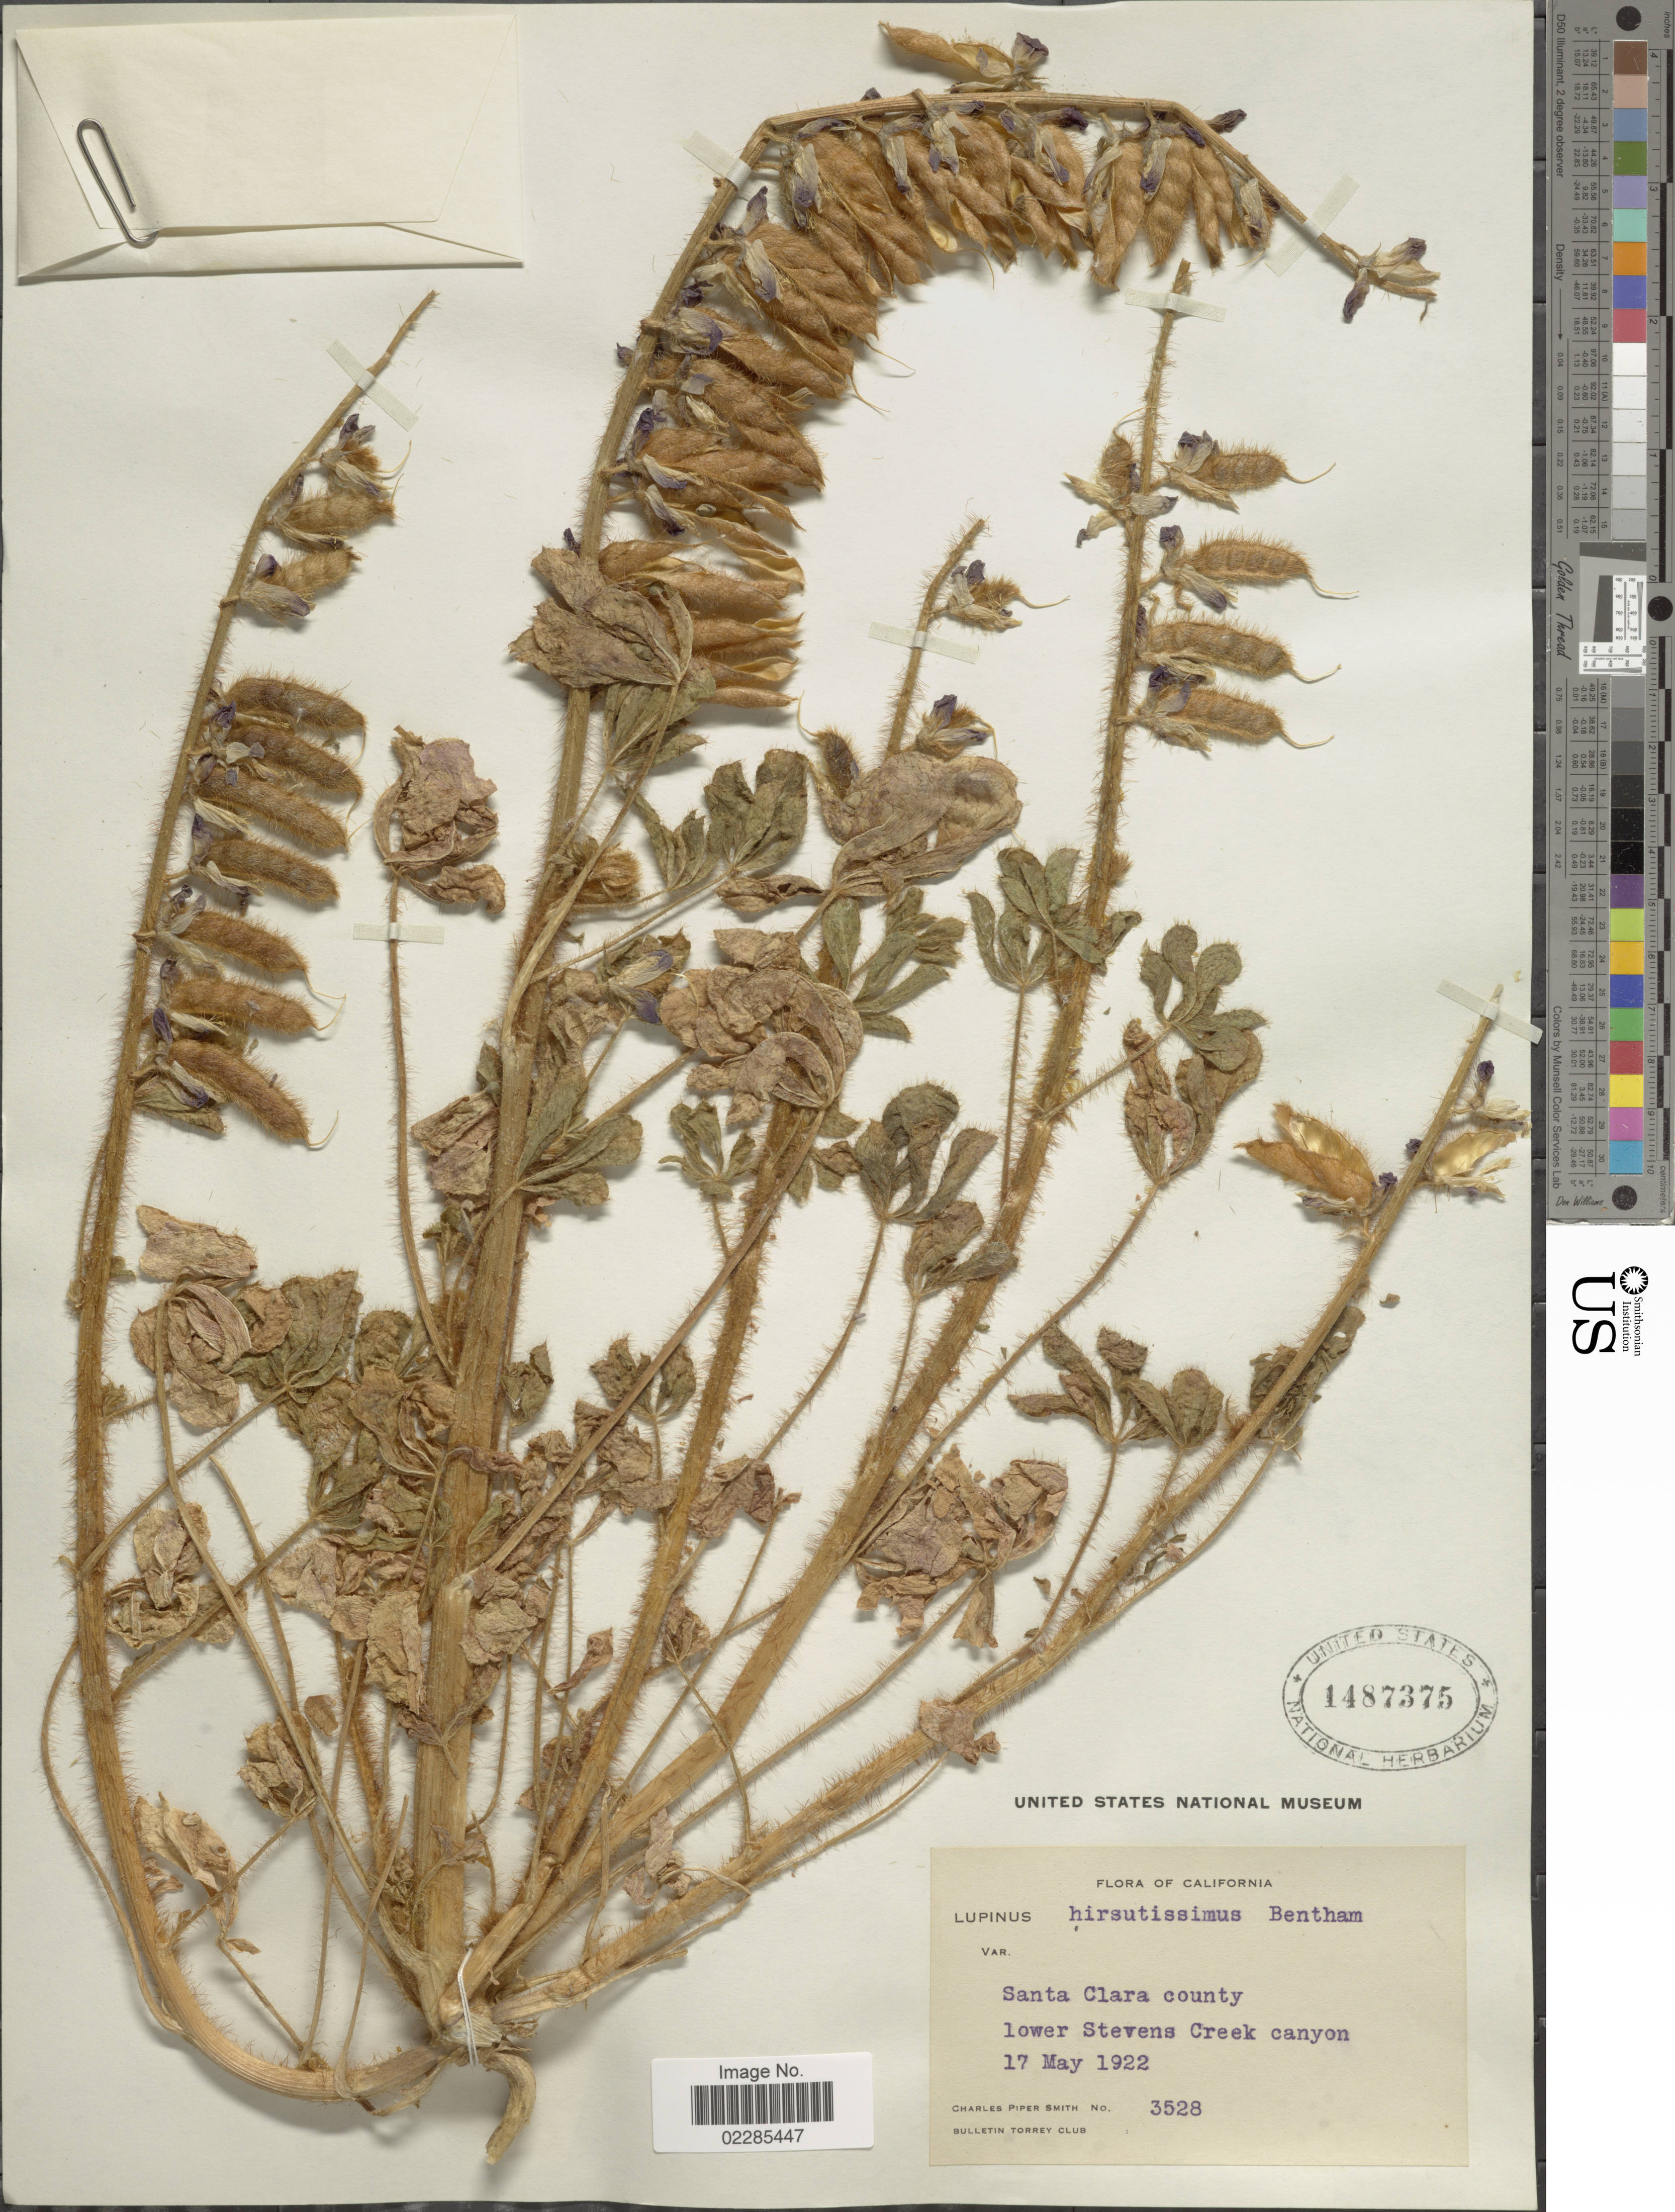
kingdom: Plantae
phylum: Tracheophyta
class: Magnoliopsida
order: Fabales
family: Fabaceae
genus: Lupinus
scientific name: Lupinus hirsutissimus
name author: Benth.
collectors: C. P. Smith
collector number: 3528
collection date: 1922-05-17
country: United States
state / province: California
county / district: Santa Clara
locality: Santa Clara county, lower Stevens Creek canyon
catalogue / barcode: US 1487375